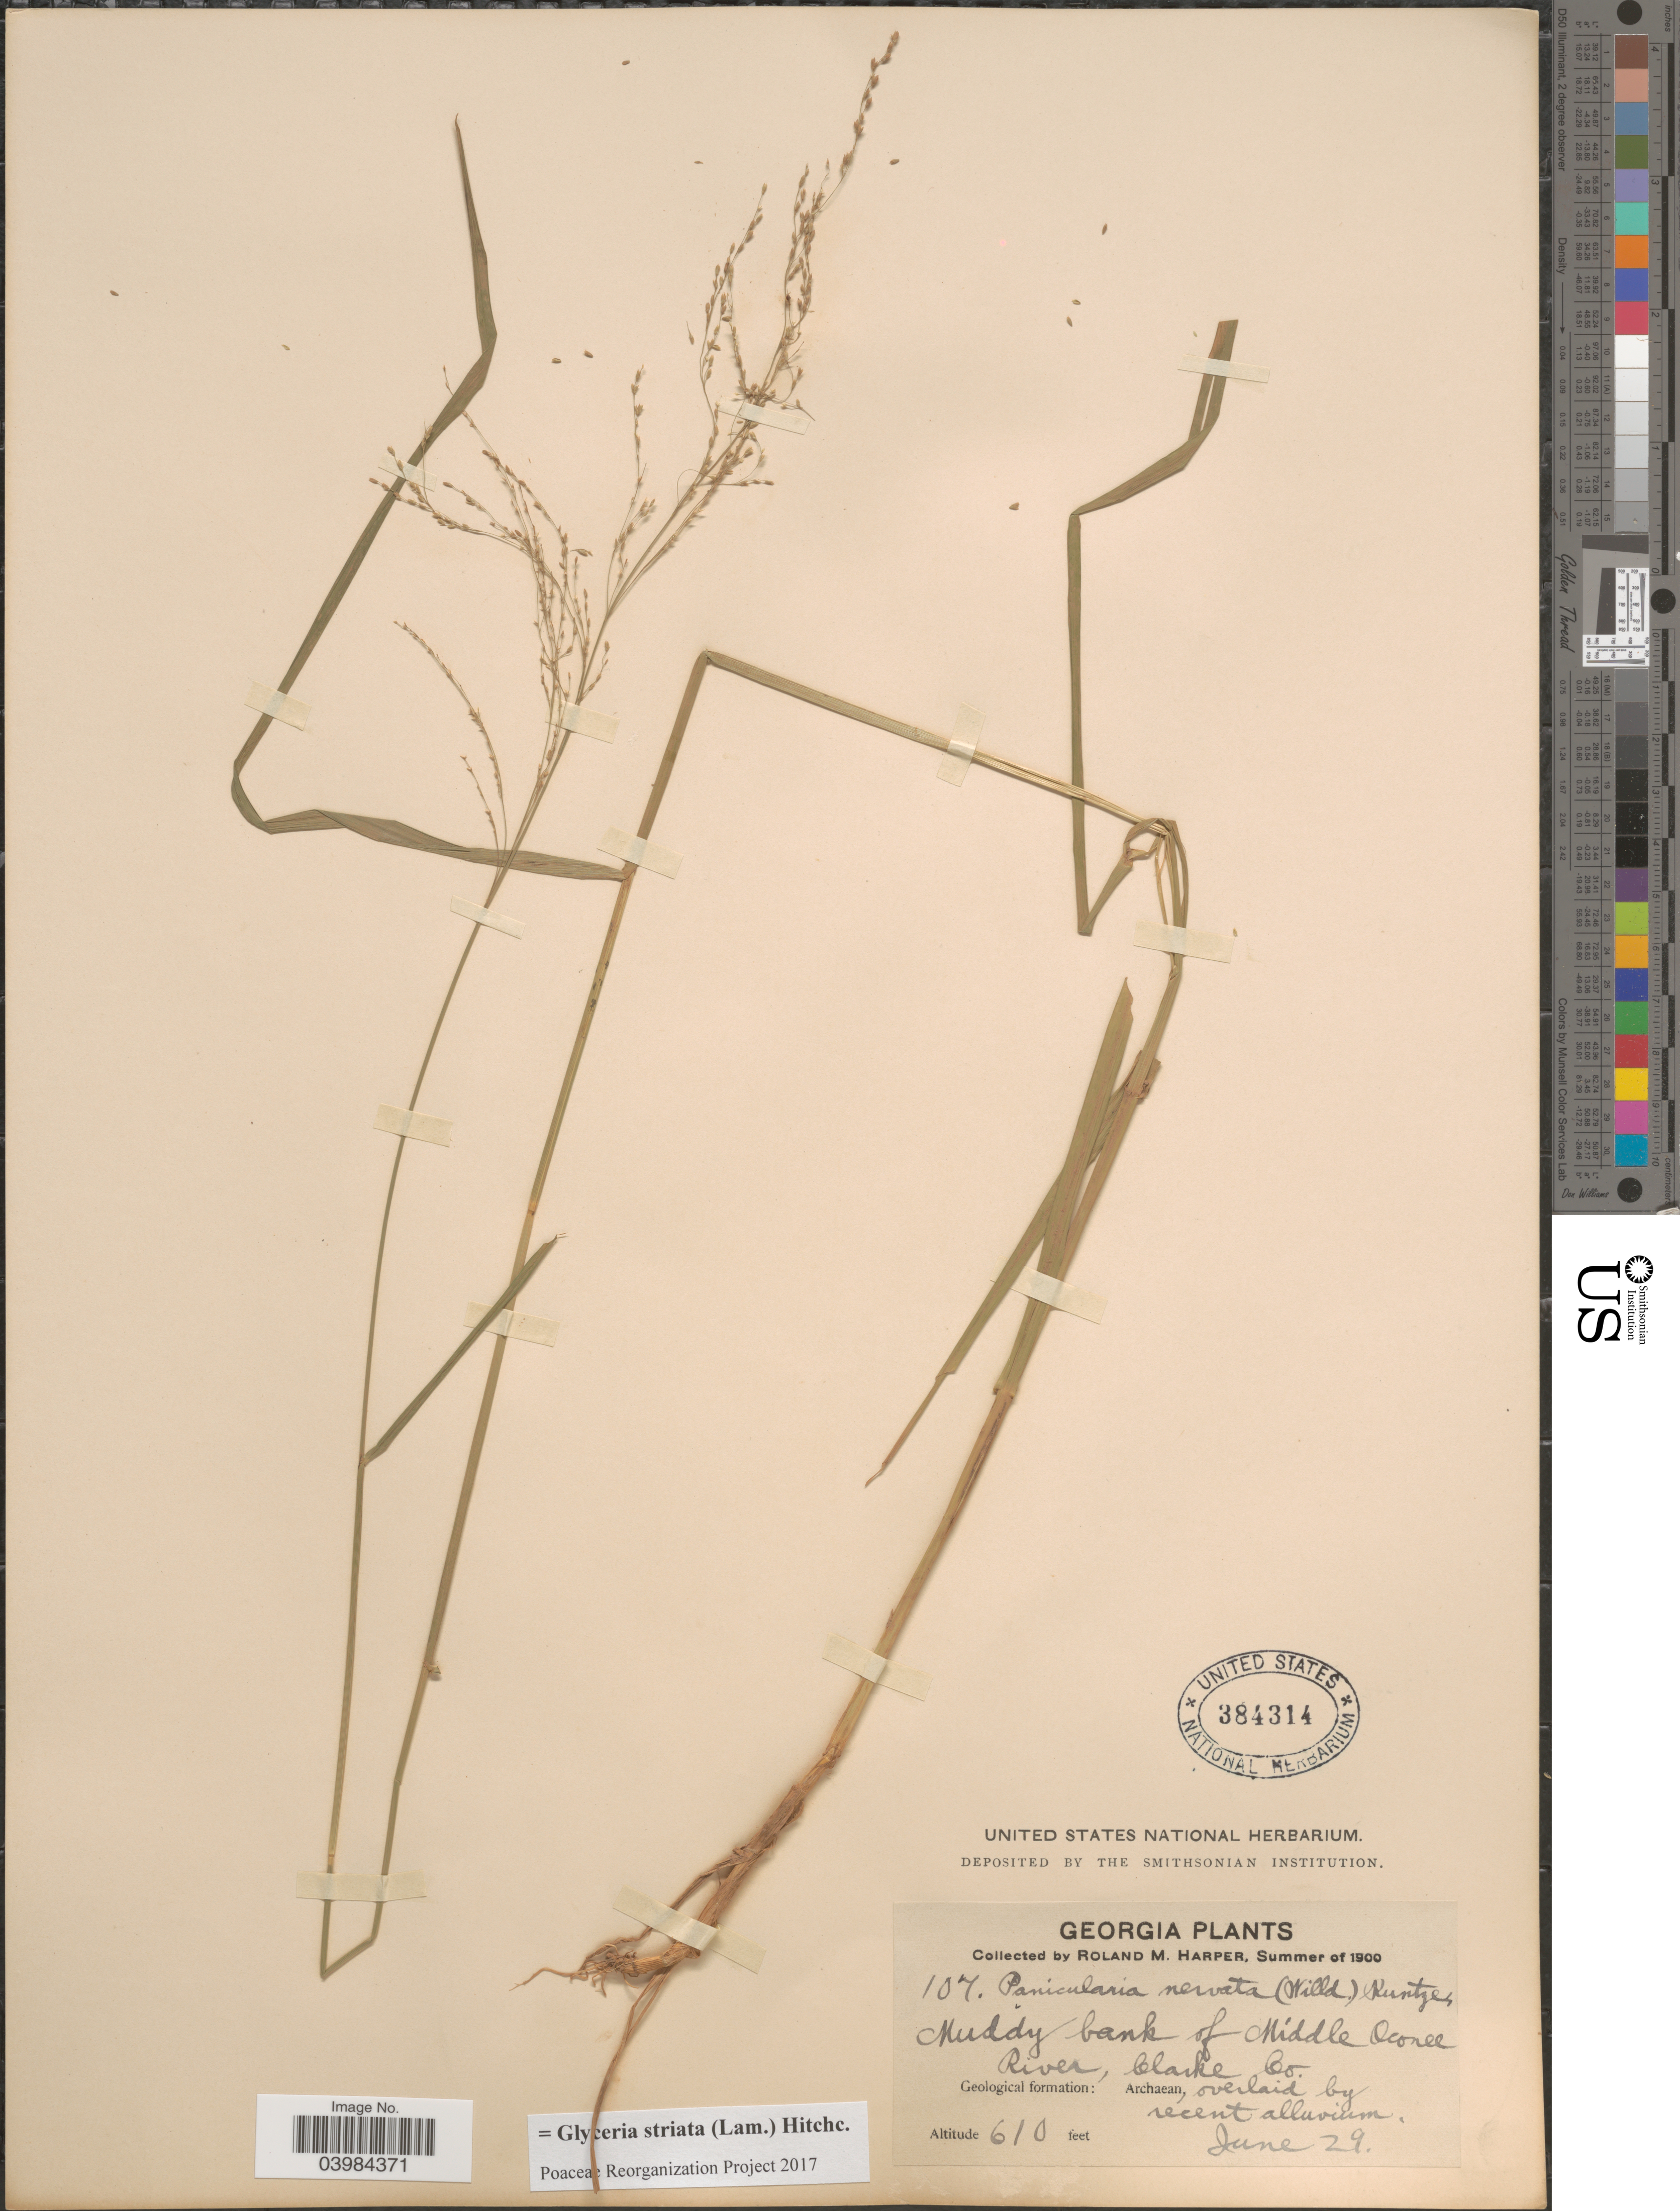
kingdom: Plantae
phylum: Tracheophyta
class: Liliopsida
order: Poales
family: Poaceae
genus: Glyceria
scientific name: Glyceria striata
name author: (Lam.) Hitchc.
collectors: R. M. Harper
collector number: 107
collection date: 1900-06-29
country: United States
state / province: Georgia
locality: Muddy bank of Middle Oconee River, Clarke Co. Geological formation: Archaean.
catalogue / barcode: US 384314